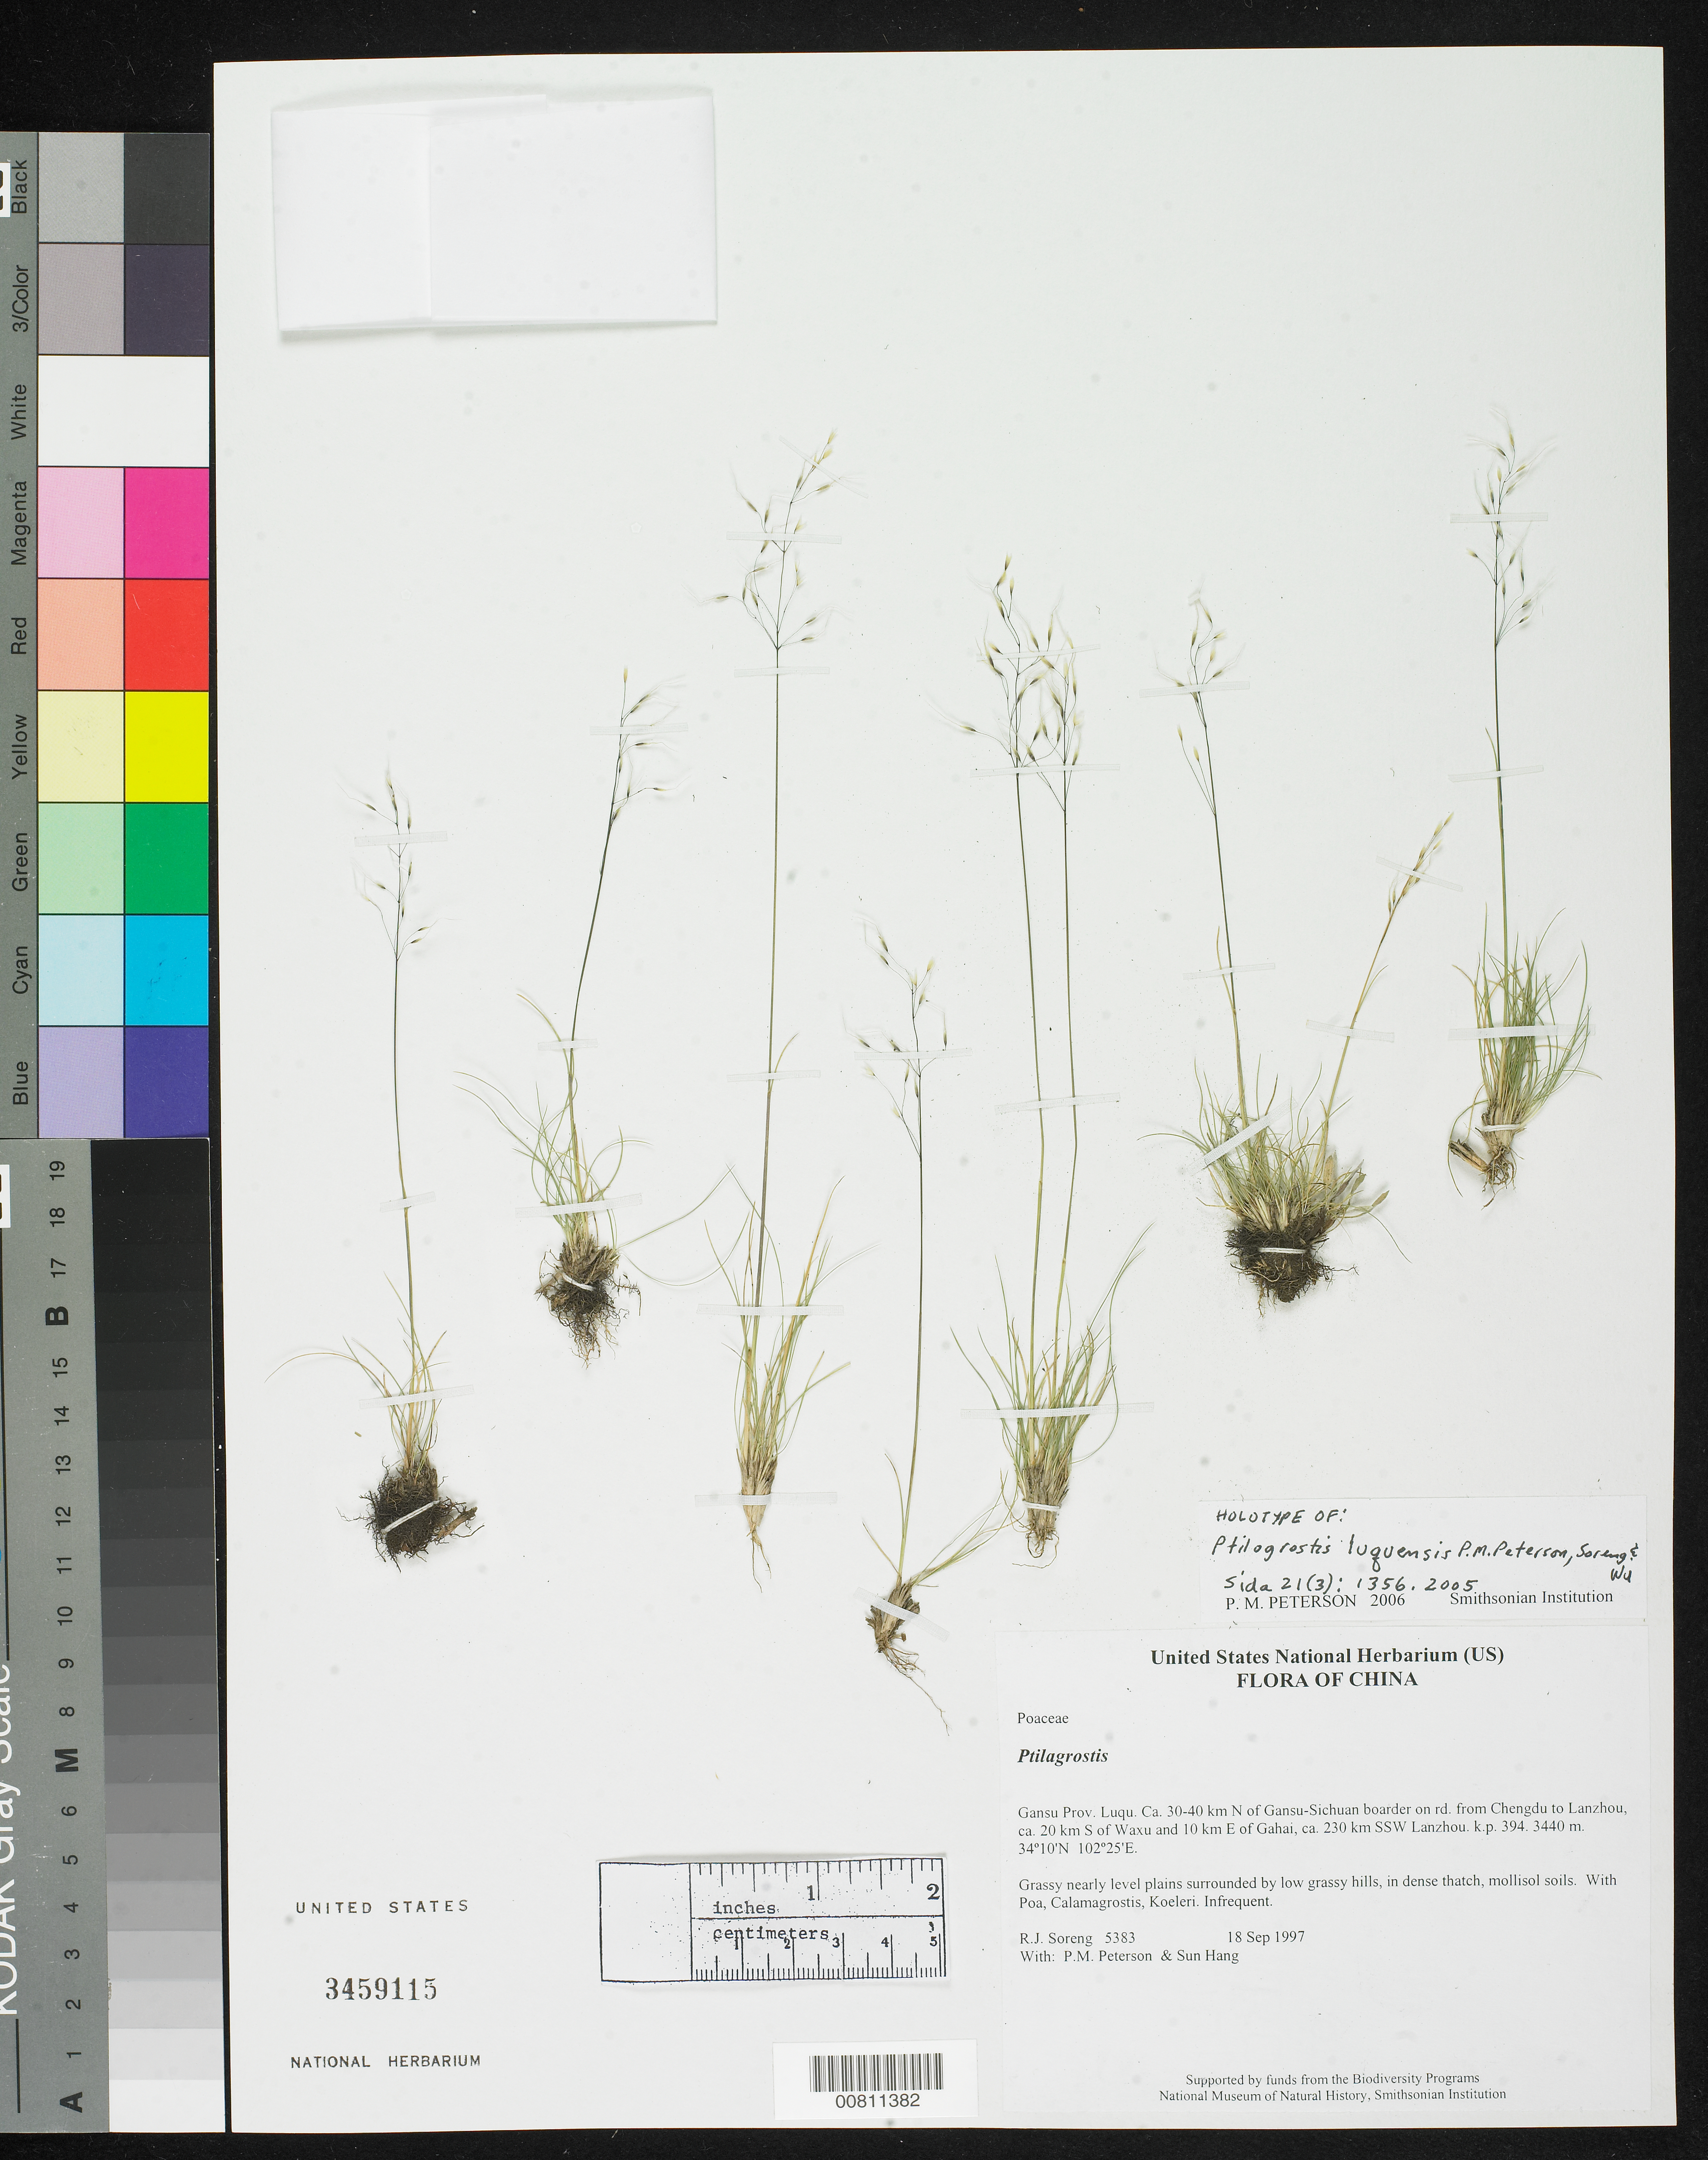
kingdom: Plantae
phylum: Tracheophyta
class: Liliopsida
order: Poales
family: Poaceae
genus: Ptilagrostis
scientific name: Ptilagrostis luquensis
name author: P.M. Peterson & et al.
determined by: Peterson, Paul M., (BOT), Smithsonian Institution - National Museum of Natural History (UNITED STATES)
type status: Holotype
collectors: R. J. Soreng & H. Sun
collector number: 5383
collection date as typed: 18 Sep 1997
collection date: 1997-09-18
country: China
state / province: Gansu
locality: Gansu Prov. Luqu. Ca. 30-40 km N of gansu-Sichuan border on rd. from Chengdu to Lanzhou, ca. 20 km S of Waxu and 10 km E of Gahai, ca. 230 km SSW Lanzhou k.p. 394.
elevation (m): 3440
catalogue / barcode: US 3459115